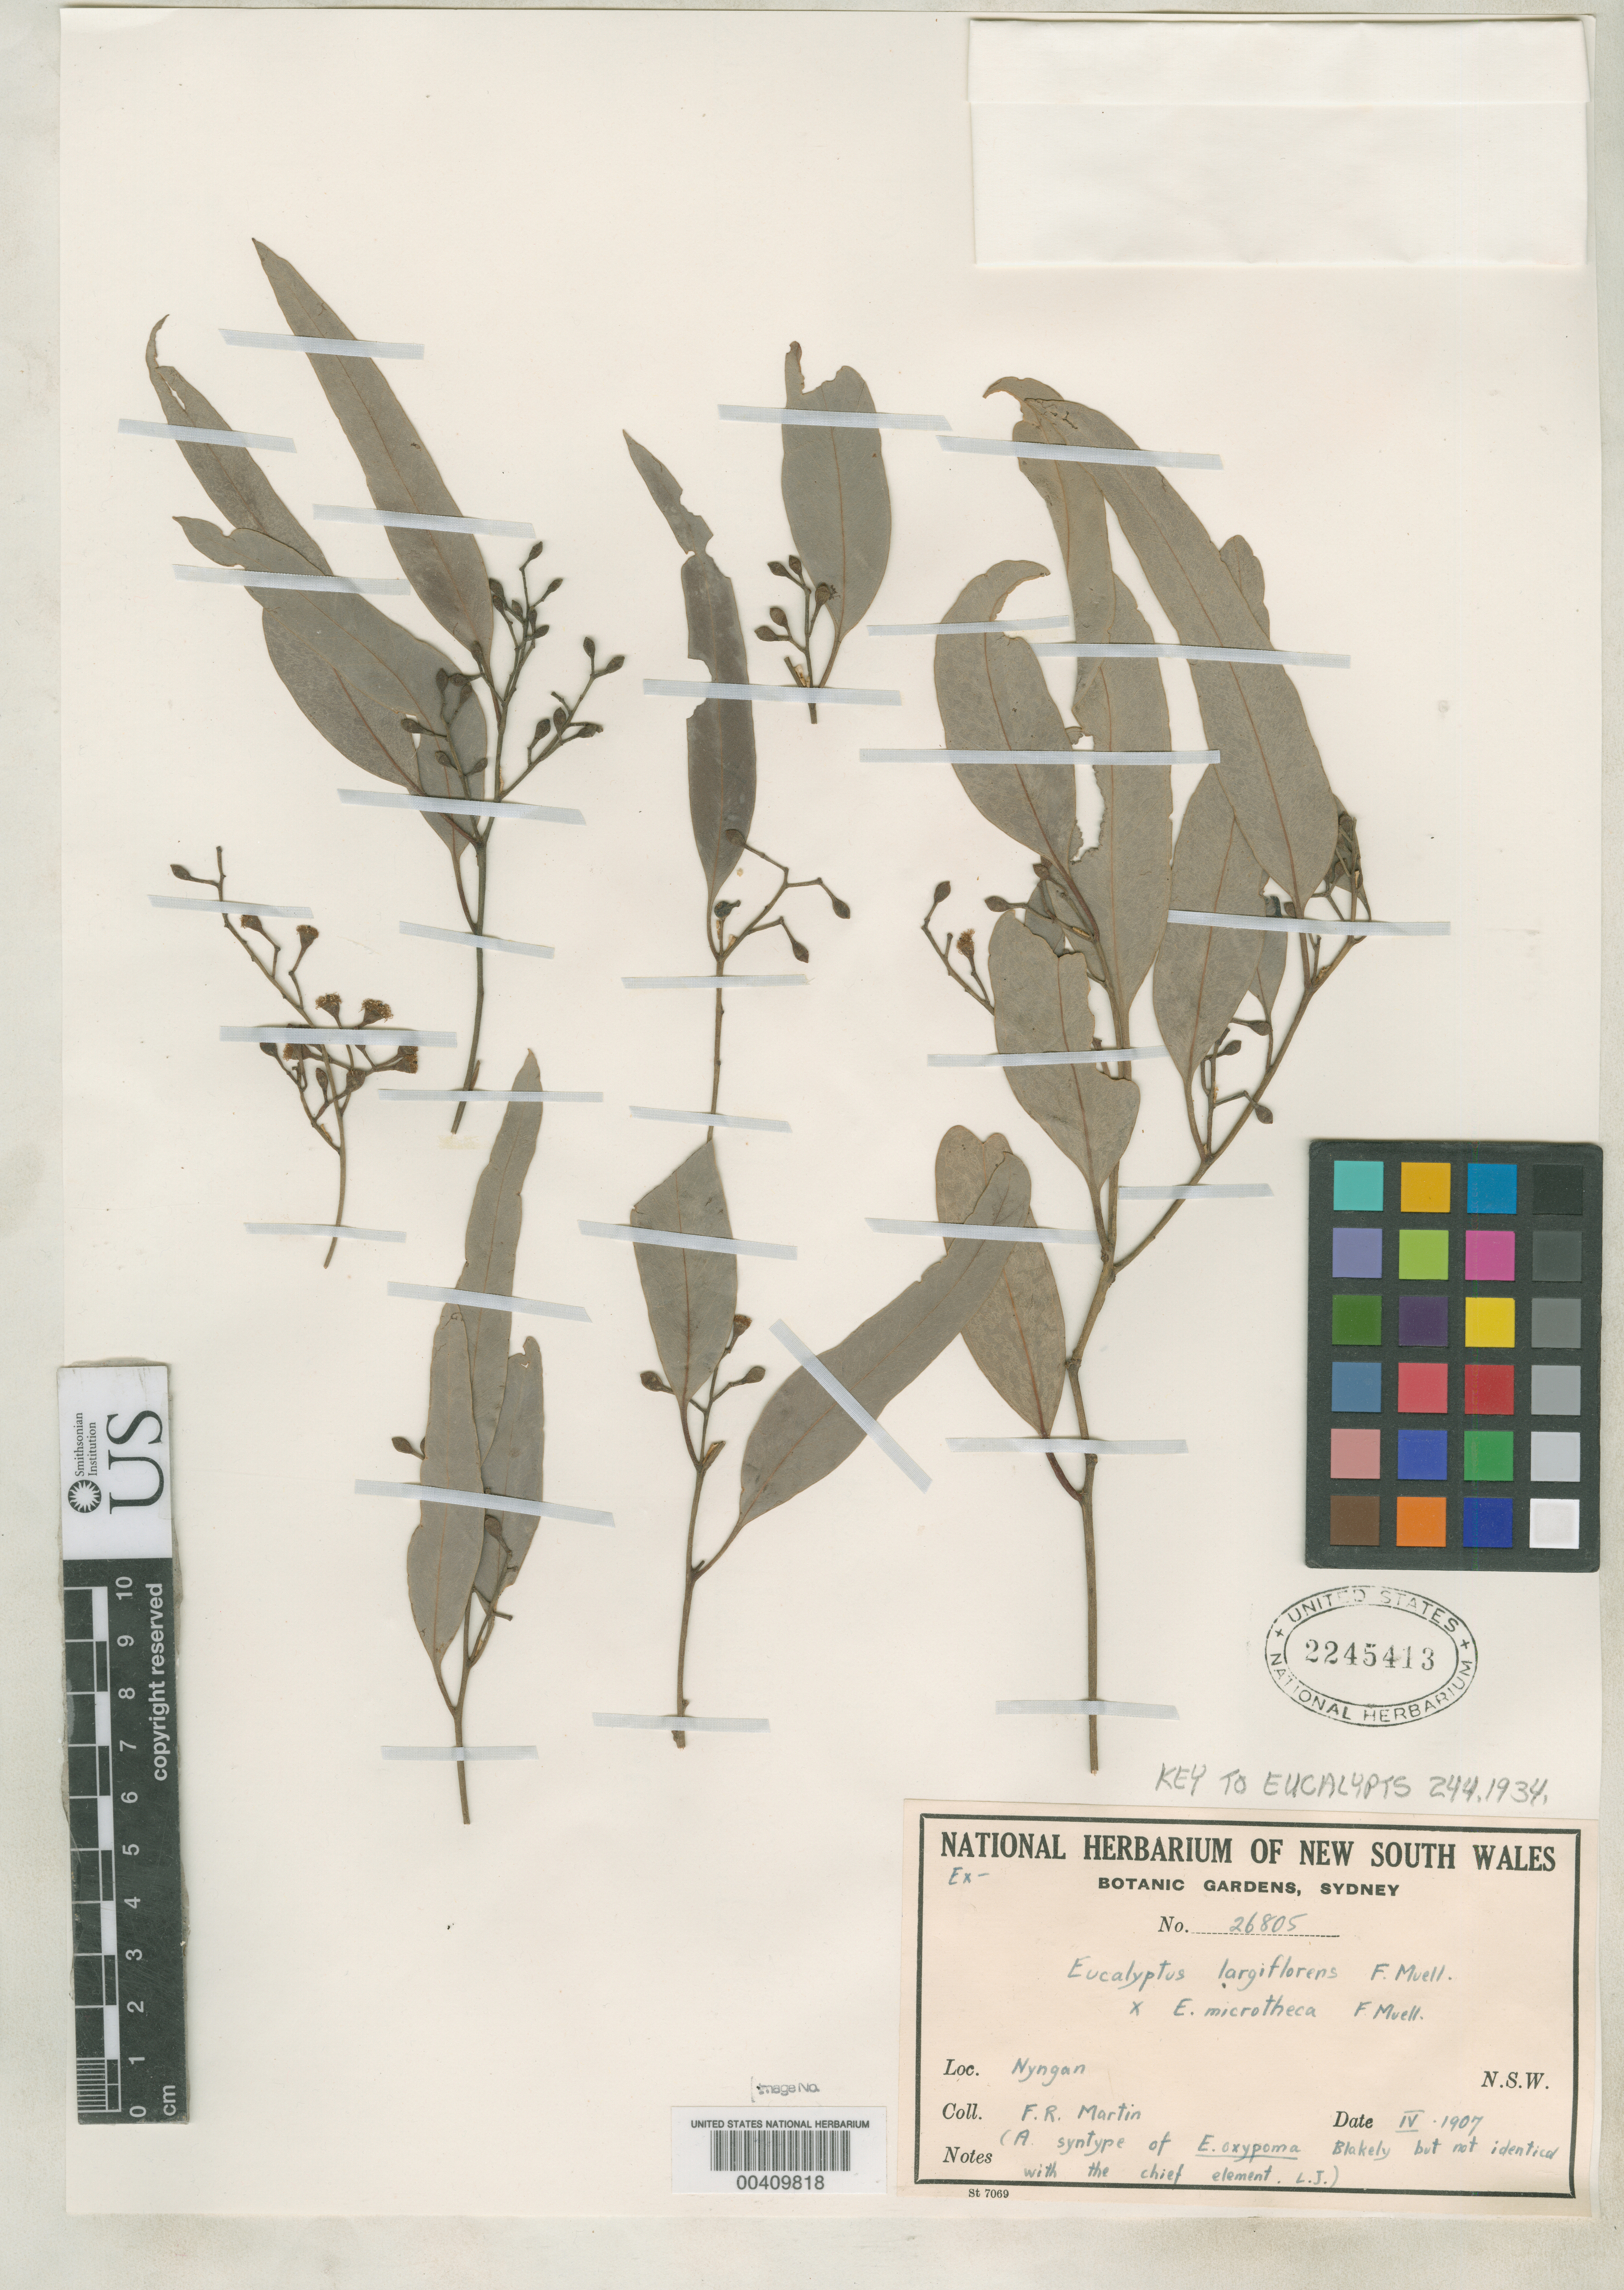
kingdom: Plantae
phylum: Tracheophyta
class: Magnoliopsida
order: Myrtales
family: Myrtaceae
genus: Eucalyptus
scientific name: Eucalyptus x oxypoma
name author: Blakely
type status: Isosyntype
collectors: F. R. Martin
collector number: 26805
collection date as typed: Apr 1907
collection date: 1907-04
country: Australia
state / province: New South Wales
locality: Nyngan.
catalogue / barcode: US 2245413